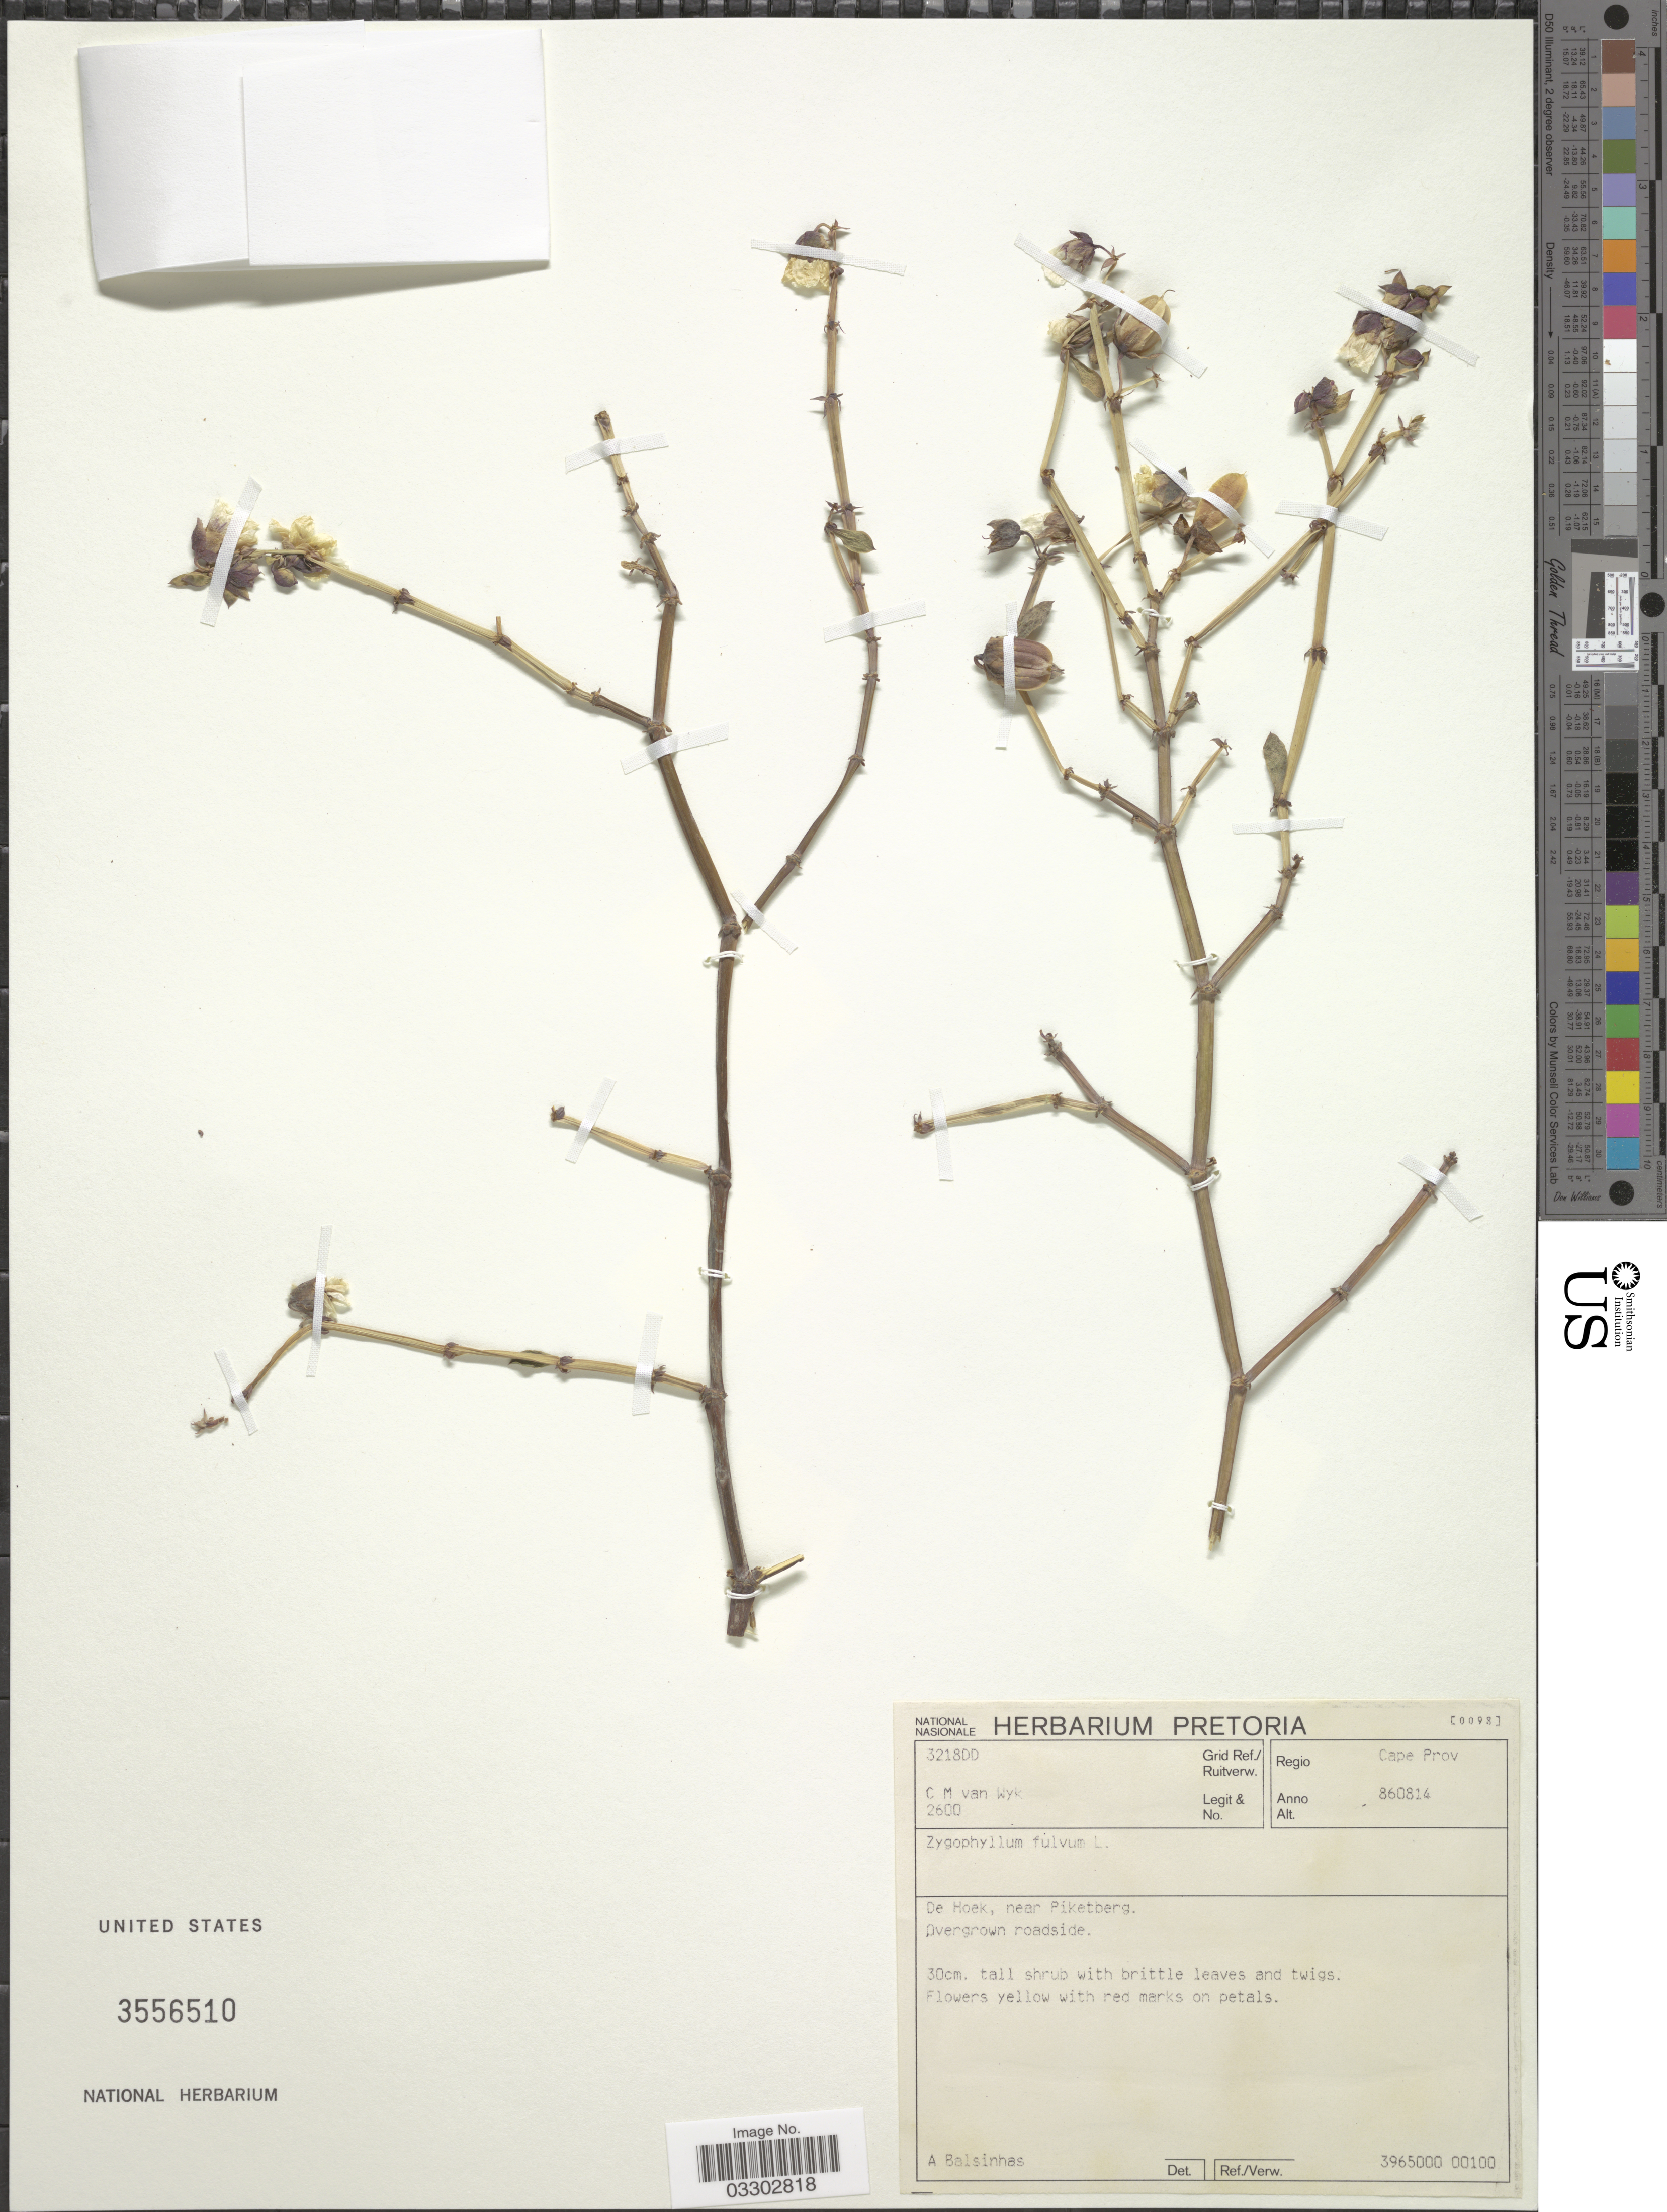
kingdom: Plantae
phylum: Tracheophyta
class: Magnoliopsida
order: Zygophyllales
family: Zygophyllaceae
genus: Roepera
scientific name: Roepera fulva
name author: (L.) Beier & Thulin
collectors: C. Van Wyk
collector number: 2600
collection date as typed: Transcribed d/m/y: 14/8/86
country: South Africa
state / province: Western Cape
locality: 3218DD Grid Ref./Ruitverw. Regio Cape Prov. De Hoek, near Piketberg.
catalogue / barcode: US 3556510